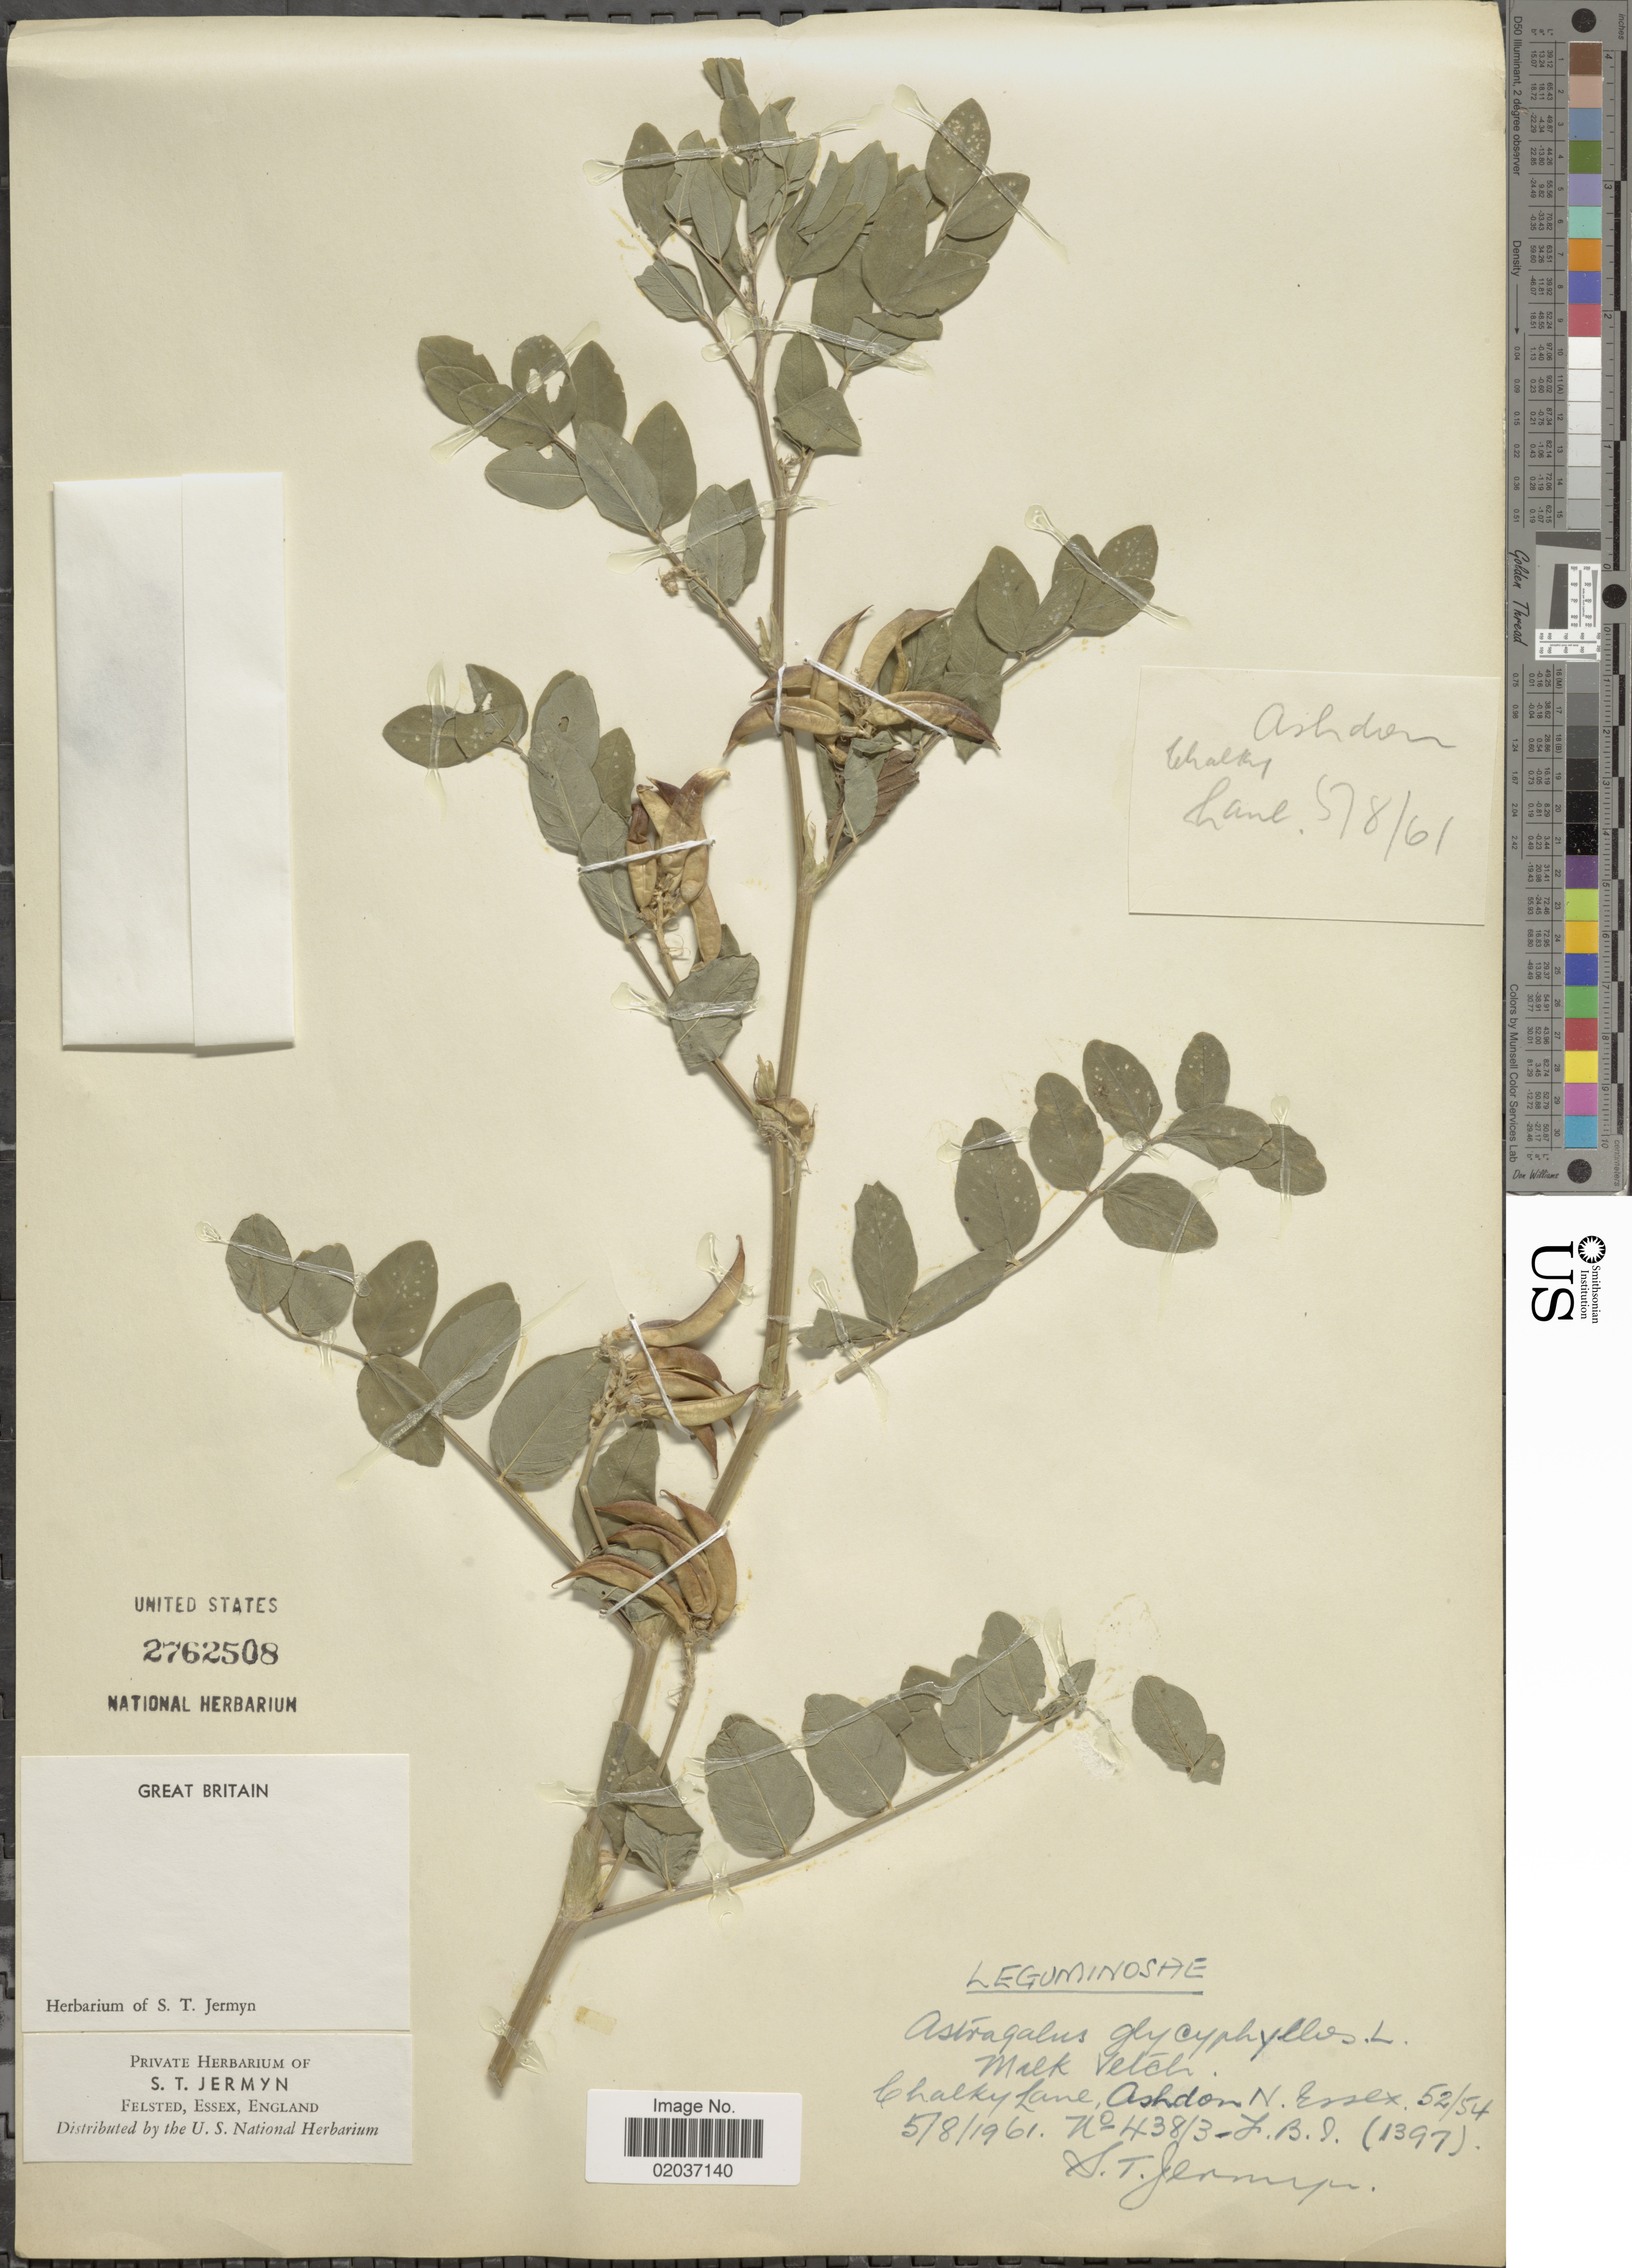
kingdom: Plantae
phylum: Tracheophyta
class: Magnoliopsida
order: Fabales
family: Fabaceae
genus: Astragalus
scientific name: Astragalus glycyphyllos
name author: L.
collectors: S. Jermyn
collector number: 438/3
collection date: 1961-08-05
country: United Kingdom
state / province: England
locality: Chalky Lane, Ashdon N. Essex. Great Britain.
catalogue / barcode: US 2762508